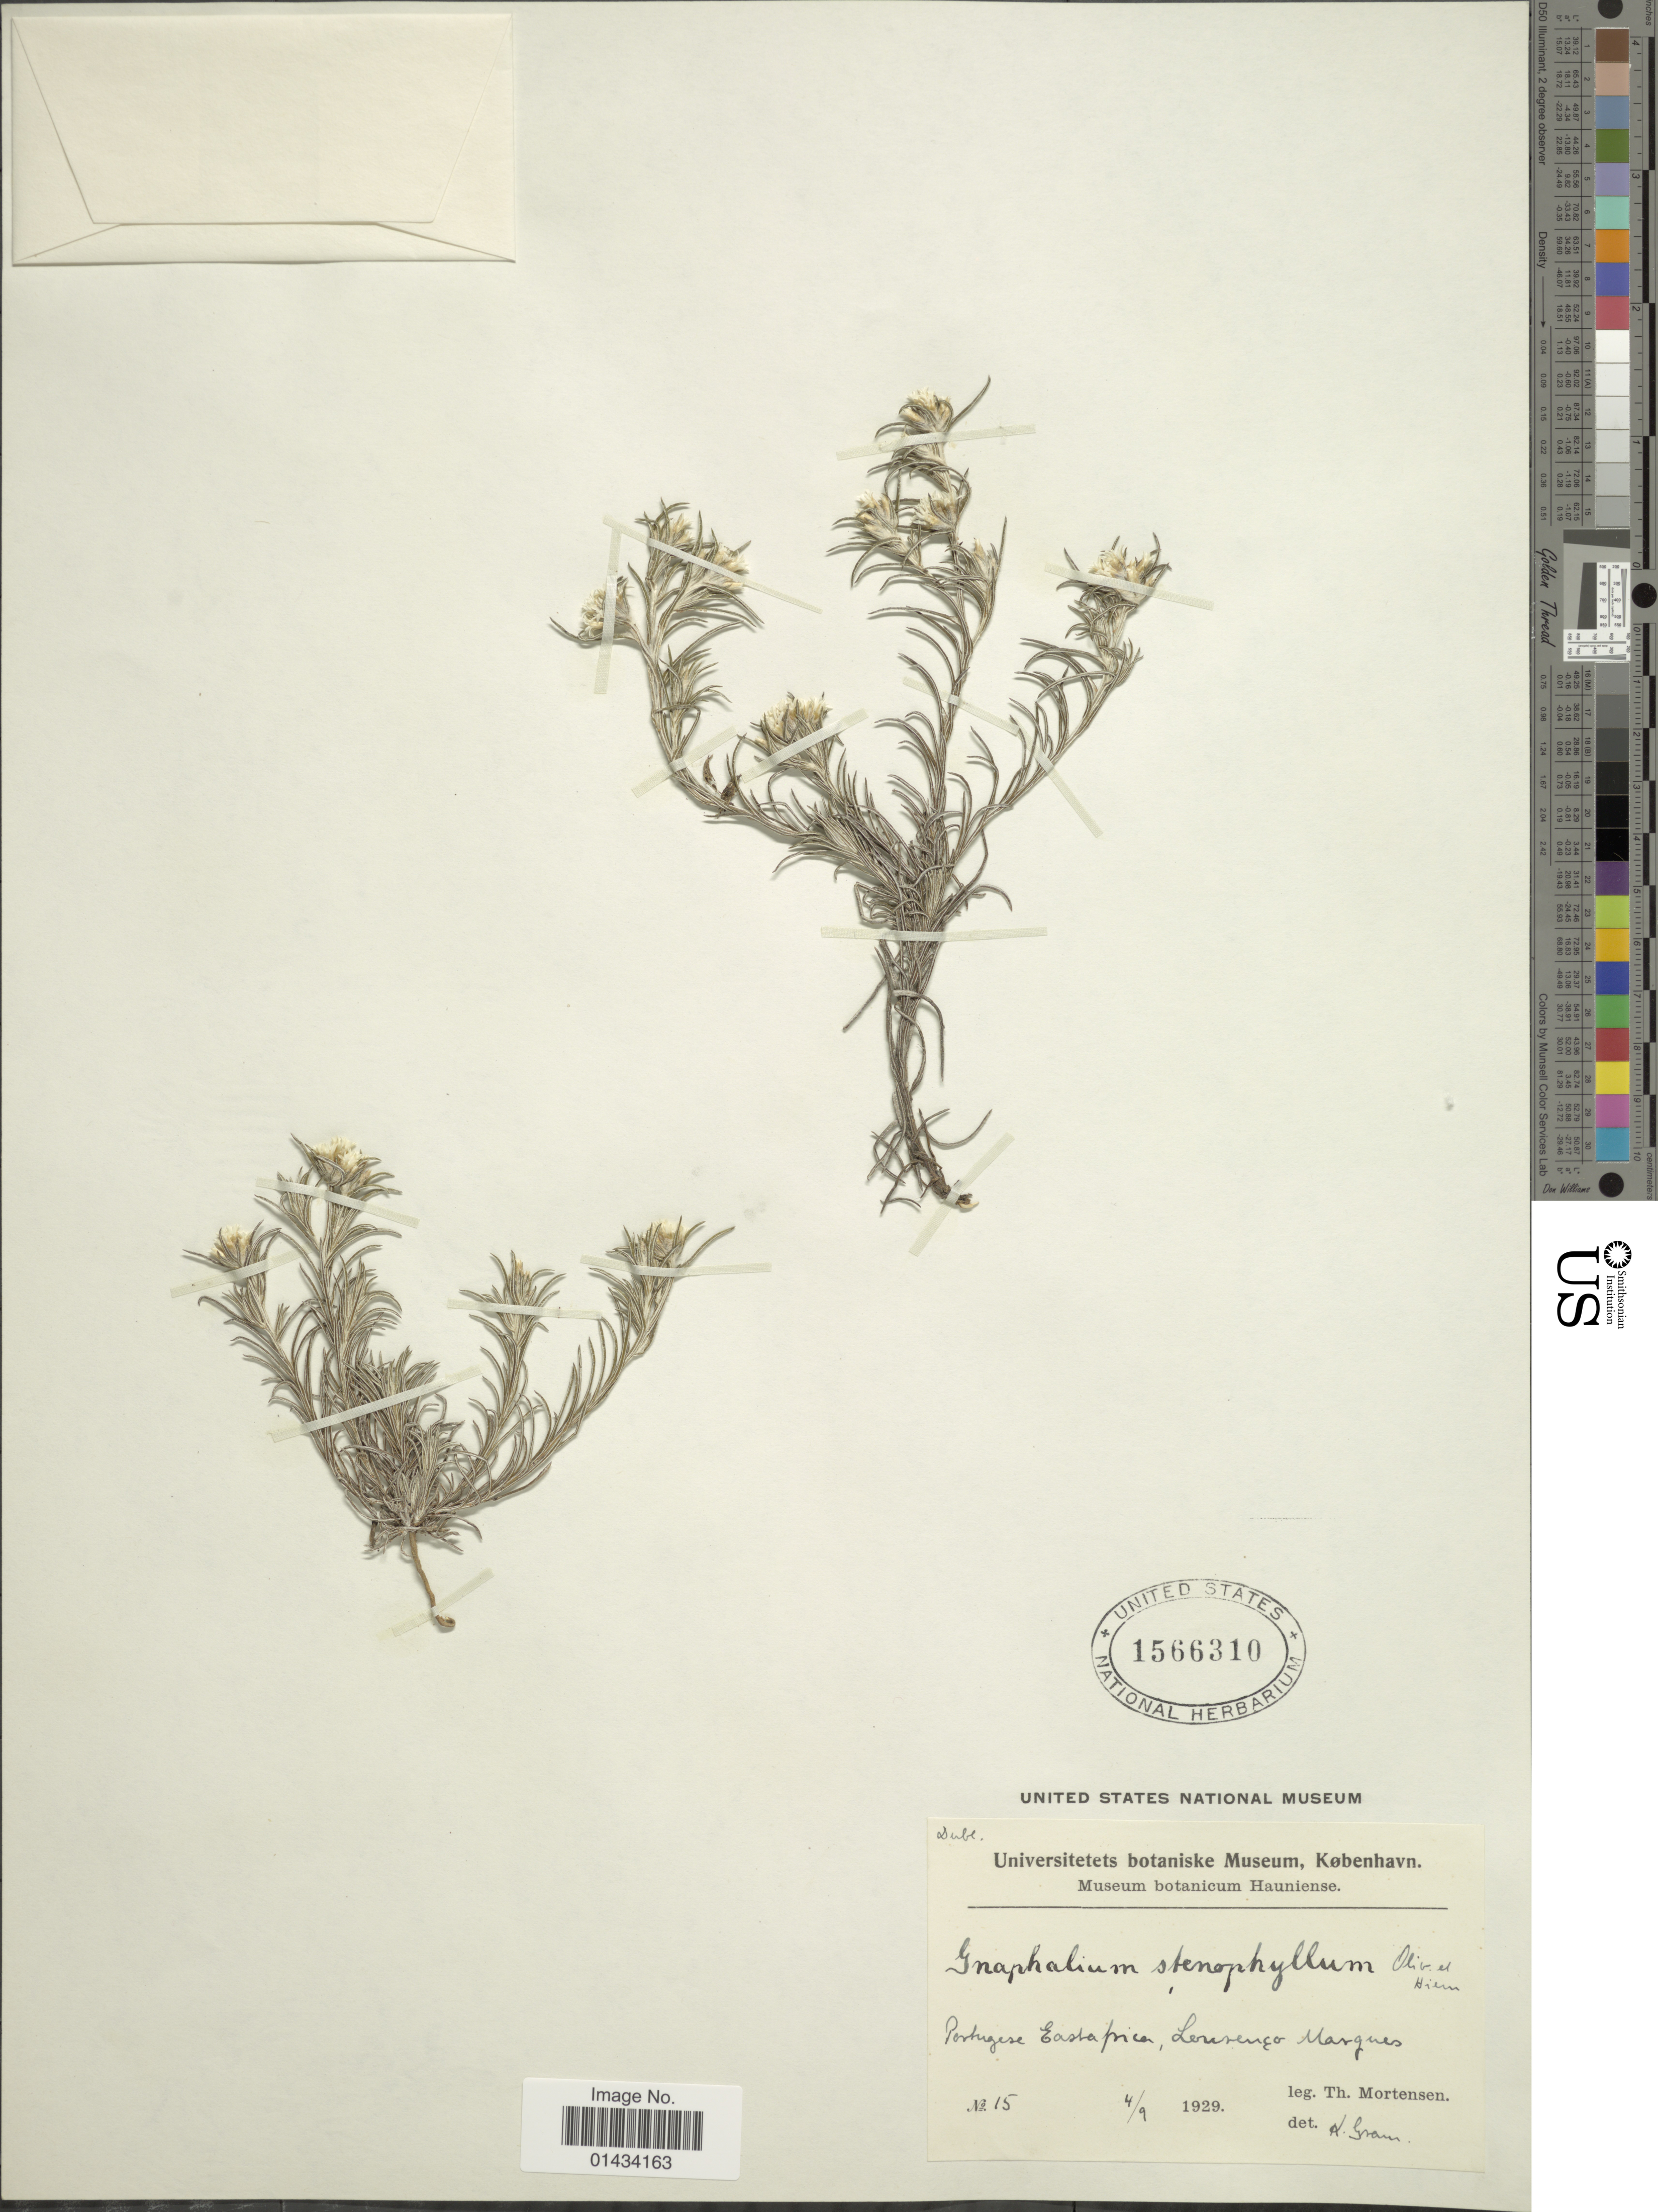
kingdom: Plantae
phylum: Tracheophyta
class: Magnoliopsida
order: Asterales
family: Asteraceae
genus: Helichrysopsis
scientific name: Helichrysopsis septentrionalis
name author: (Vatke) Hilliard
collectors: T. Mortensen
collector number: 15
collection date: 1929-09-04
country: Mozambique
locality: Portugese Easta pricer, Lorensenco Margues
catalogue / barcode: US 1566310